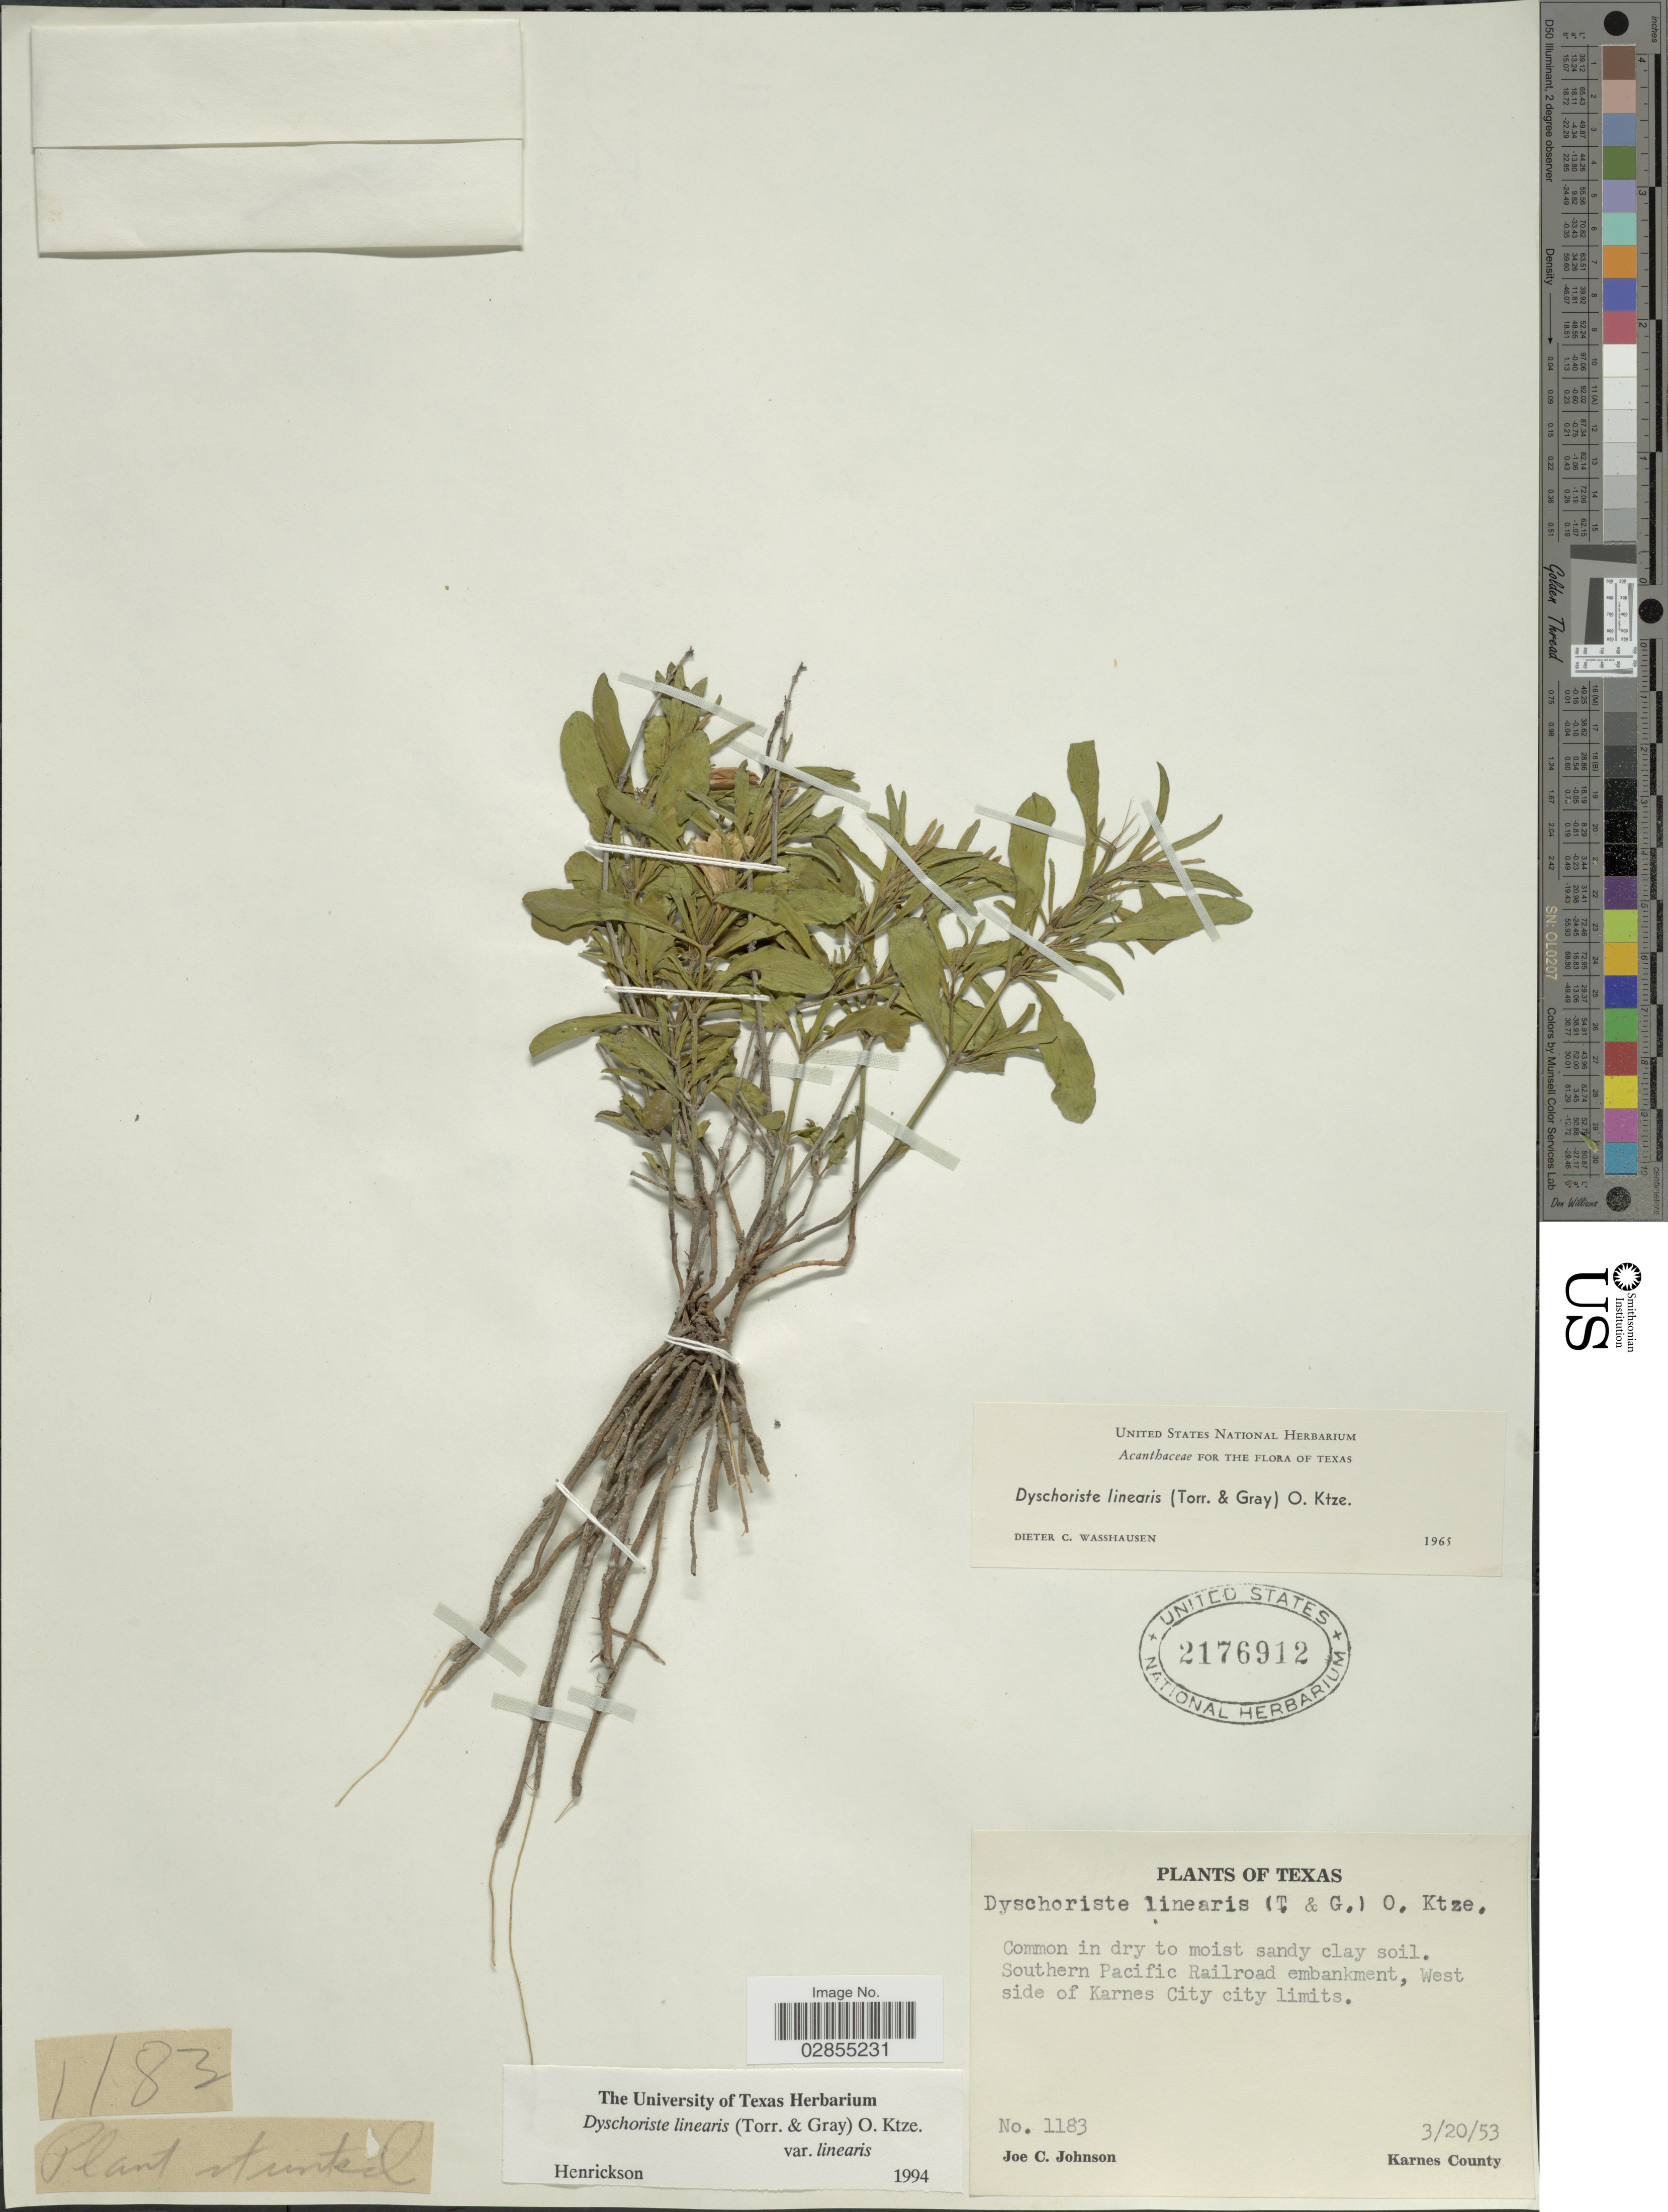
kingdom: Plantae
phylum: Tracheophyta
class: Magnoliopsida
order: Lamiales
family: Acanthaceae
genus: Dyschoriste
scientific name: Dyschoriste linearis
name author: (Torr. & A. Gray) Kuntze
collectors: J. C. Johnson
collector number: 1183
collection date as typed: Transcribed d/m/y: 20/3/53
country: United States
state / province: Texas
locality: Southern Pacific Railroad embankment, West side of Karnes City city limits. Karnes County.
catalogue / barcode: US 2176912